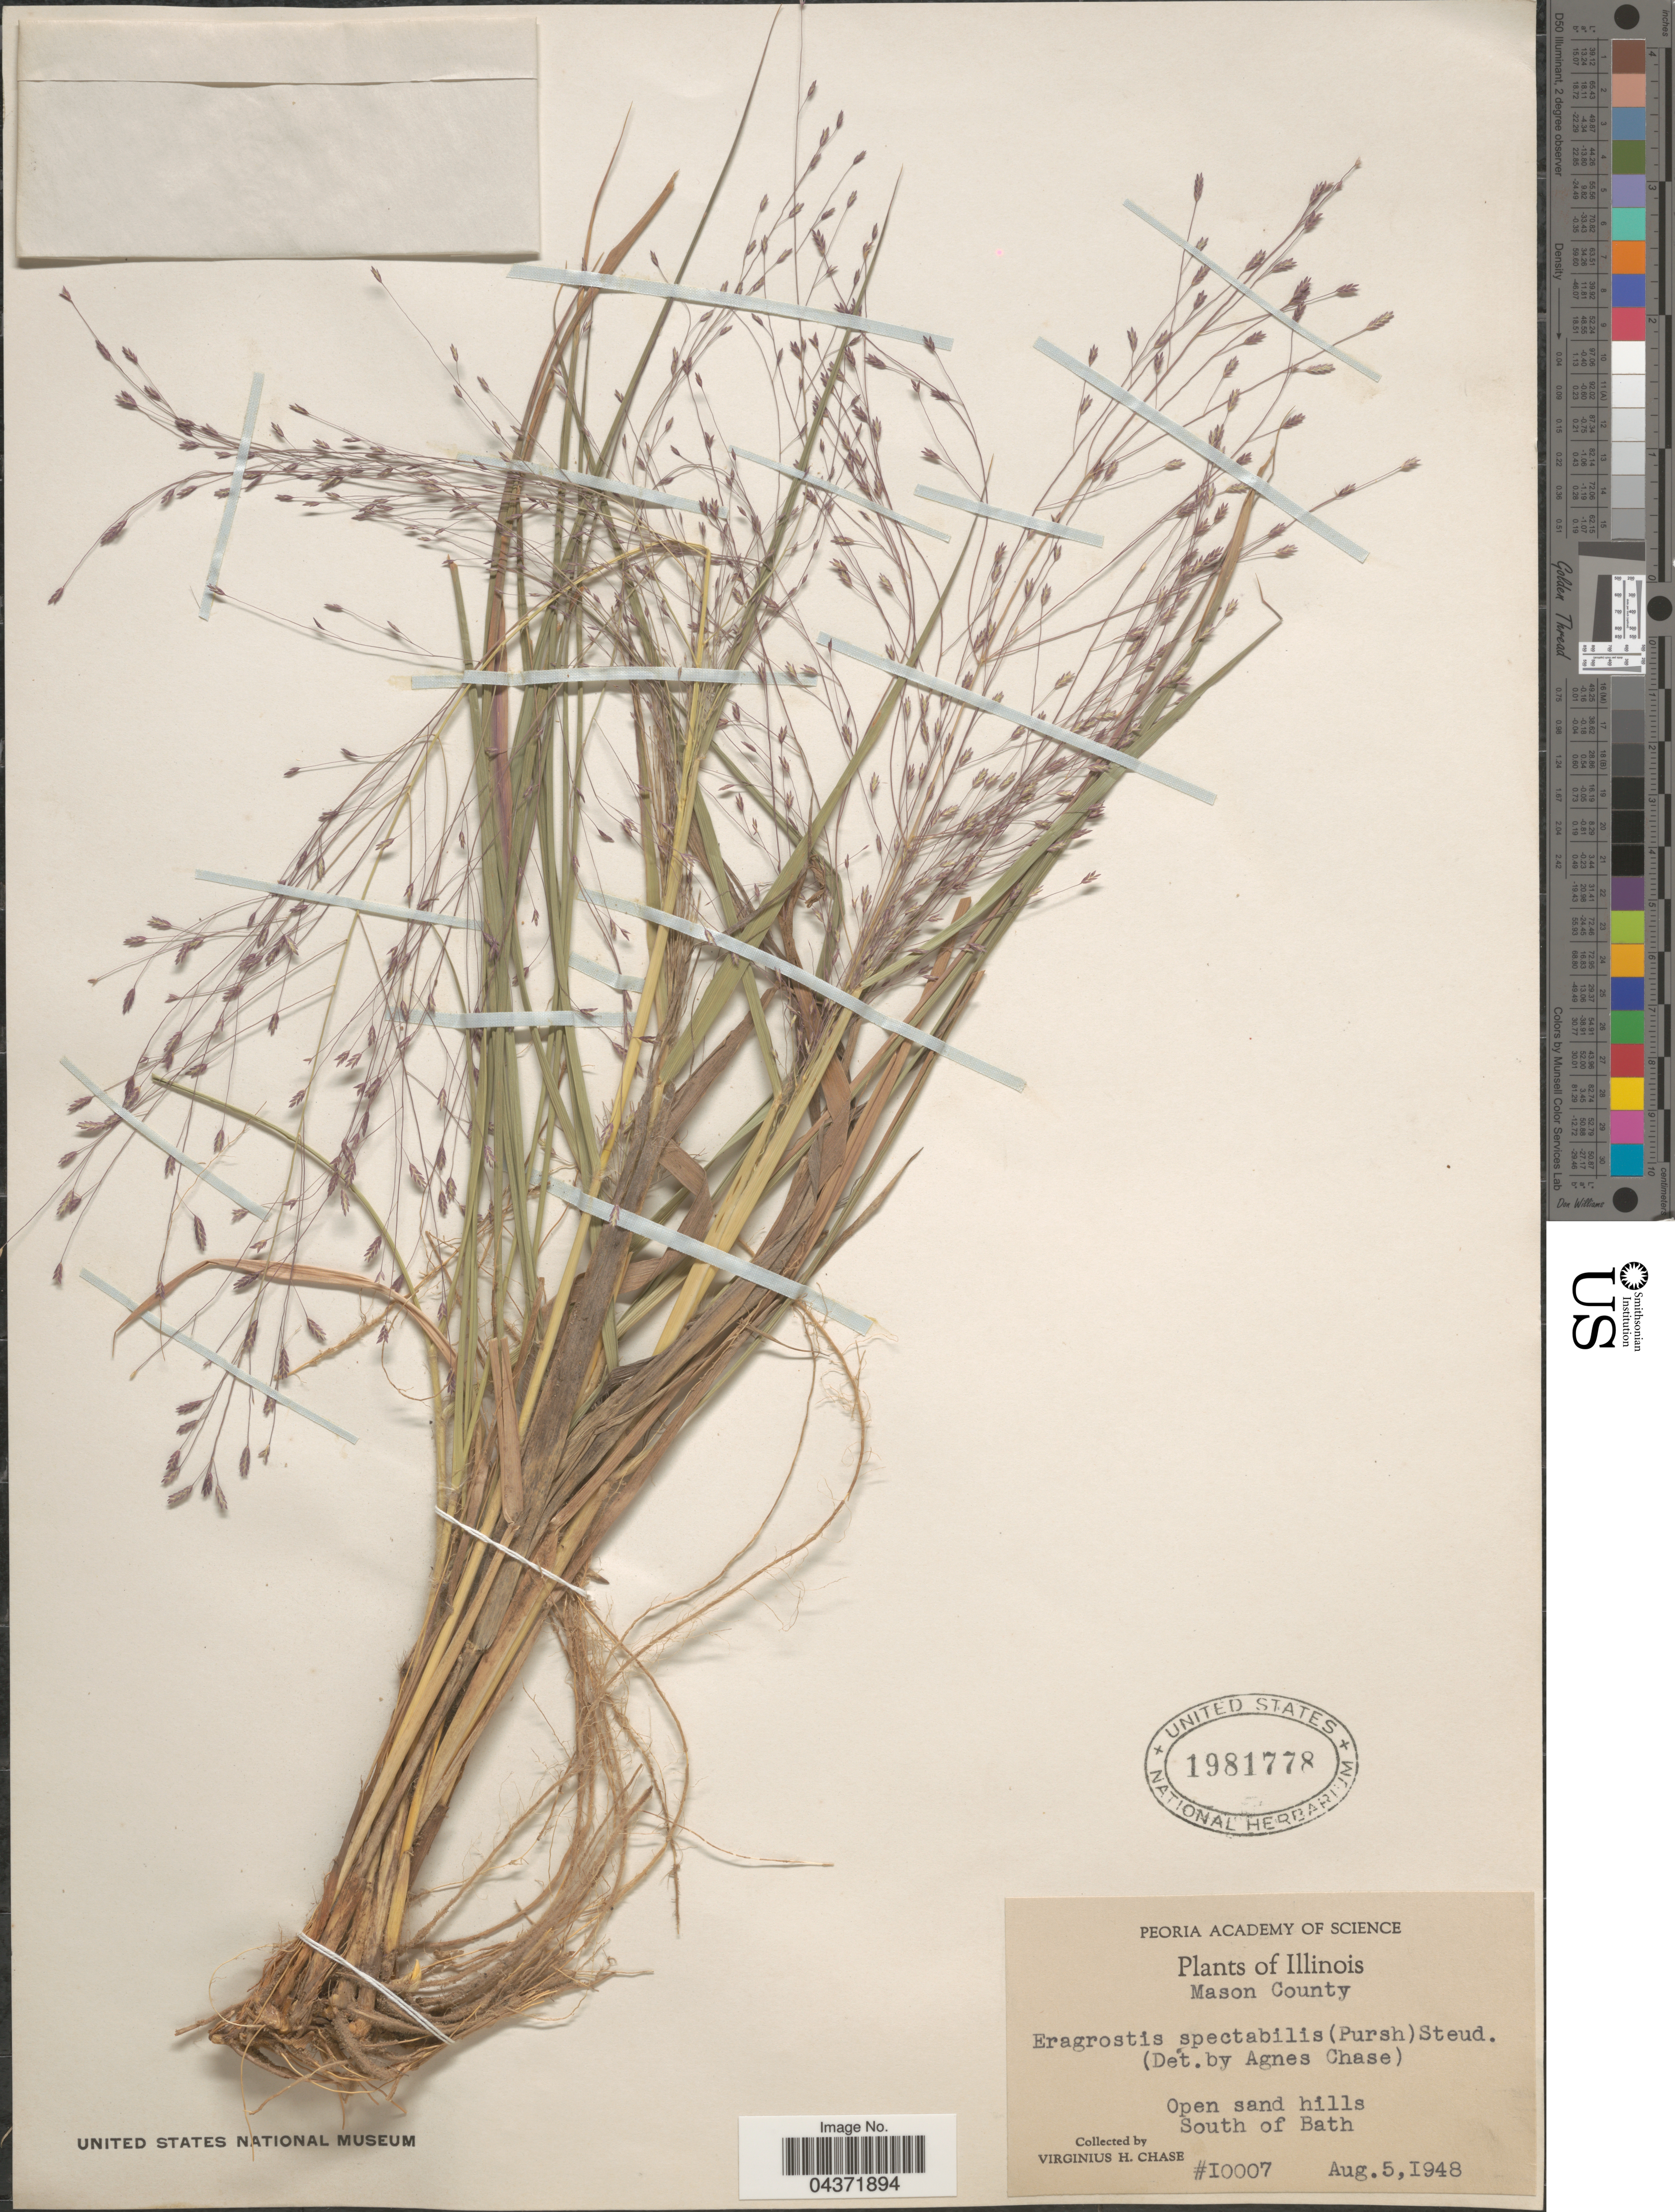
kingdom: Plantae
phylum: Tracheophyta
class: Liliopsida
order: Poales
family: Poaceae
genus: Eragrostis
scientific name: Eragrostis spectabilis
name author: (Pursh) Steud.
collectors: V. H. Chase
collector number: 10007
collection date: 1948-08-05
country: United States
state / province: Illinois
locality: Mason County. South of Bath.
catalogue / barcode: US 1981778